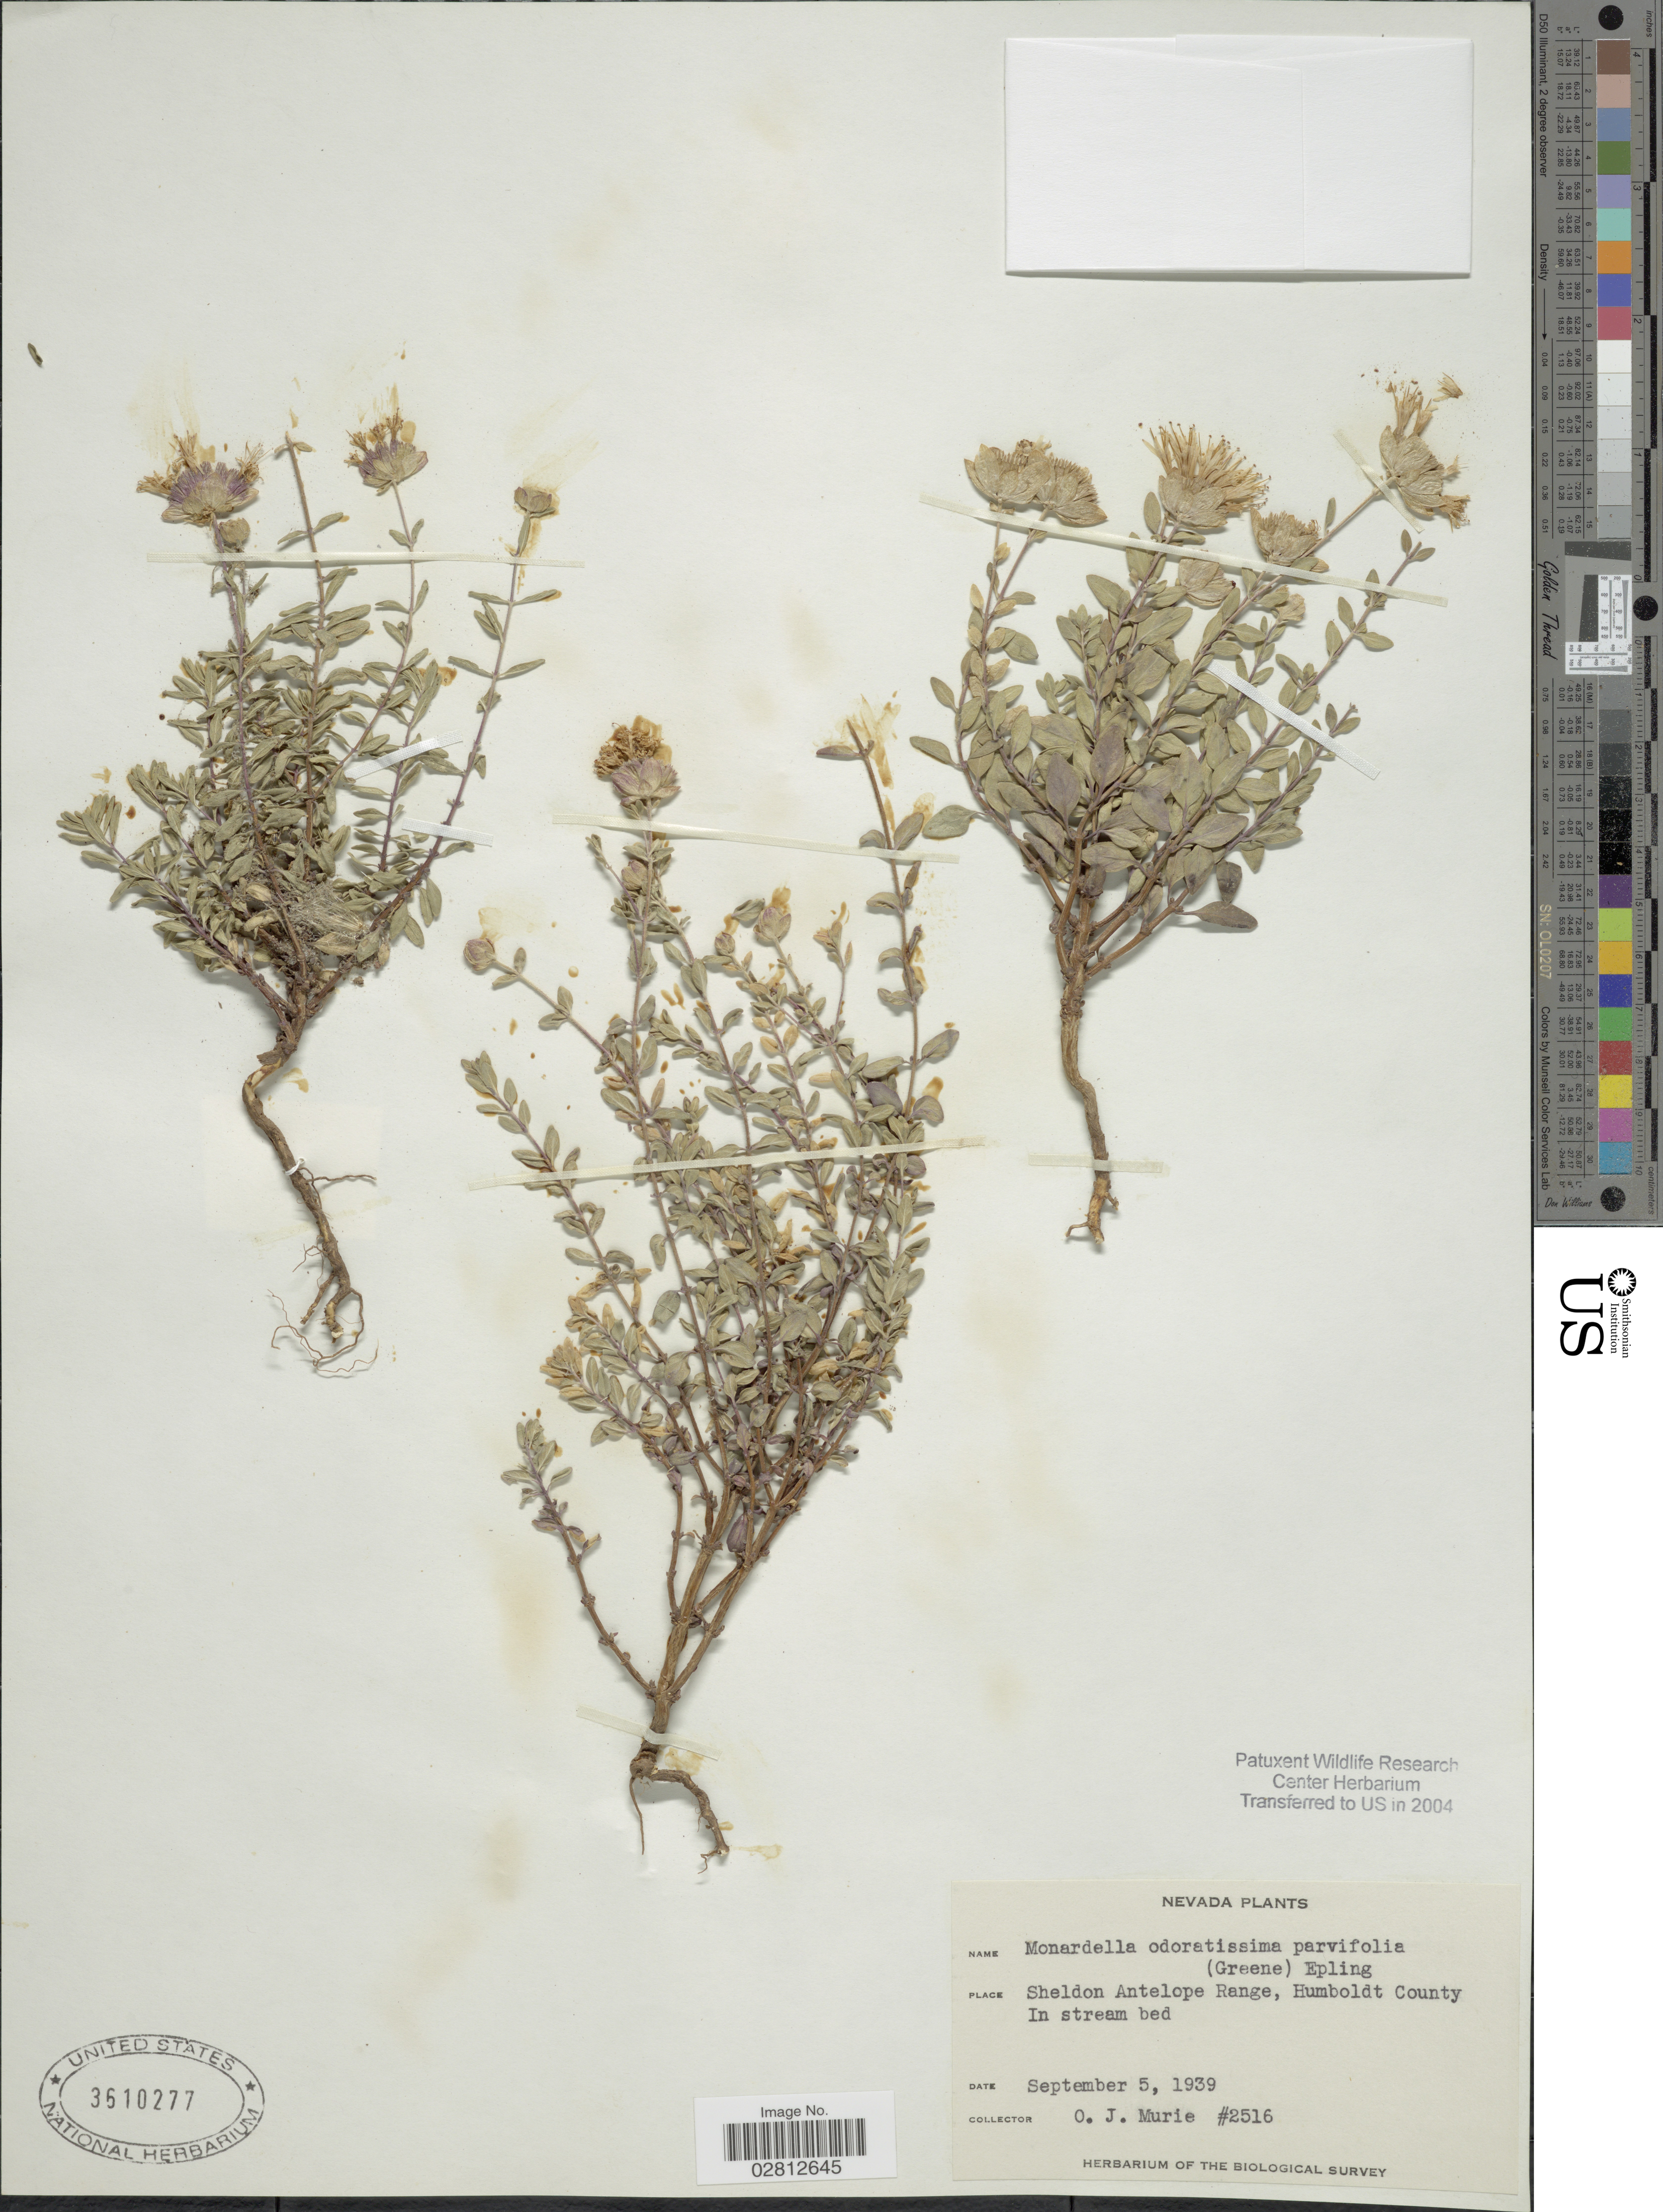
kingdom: Plantae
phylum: Tracheophyta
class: Magnoliopsida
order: Lamiales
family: Lamiaceae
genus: Monardella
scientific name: Monardella odoratissima subsp. glauca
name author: (Greene) Epling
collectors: O. Murie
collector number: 2516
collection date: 1939-09-05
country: United States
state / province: Nevada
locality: Sheldon Antelope Range, Humboldt County.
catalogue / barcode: US 3610277